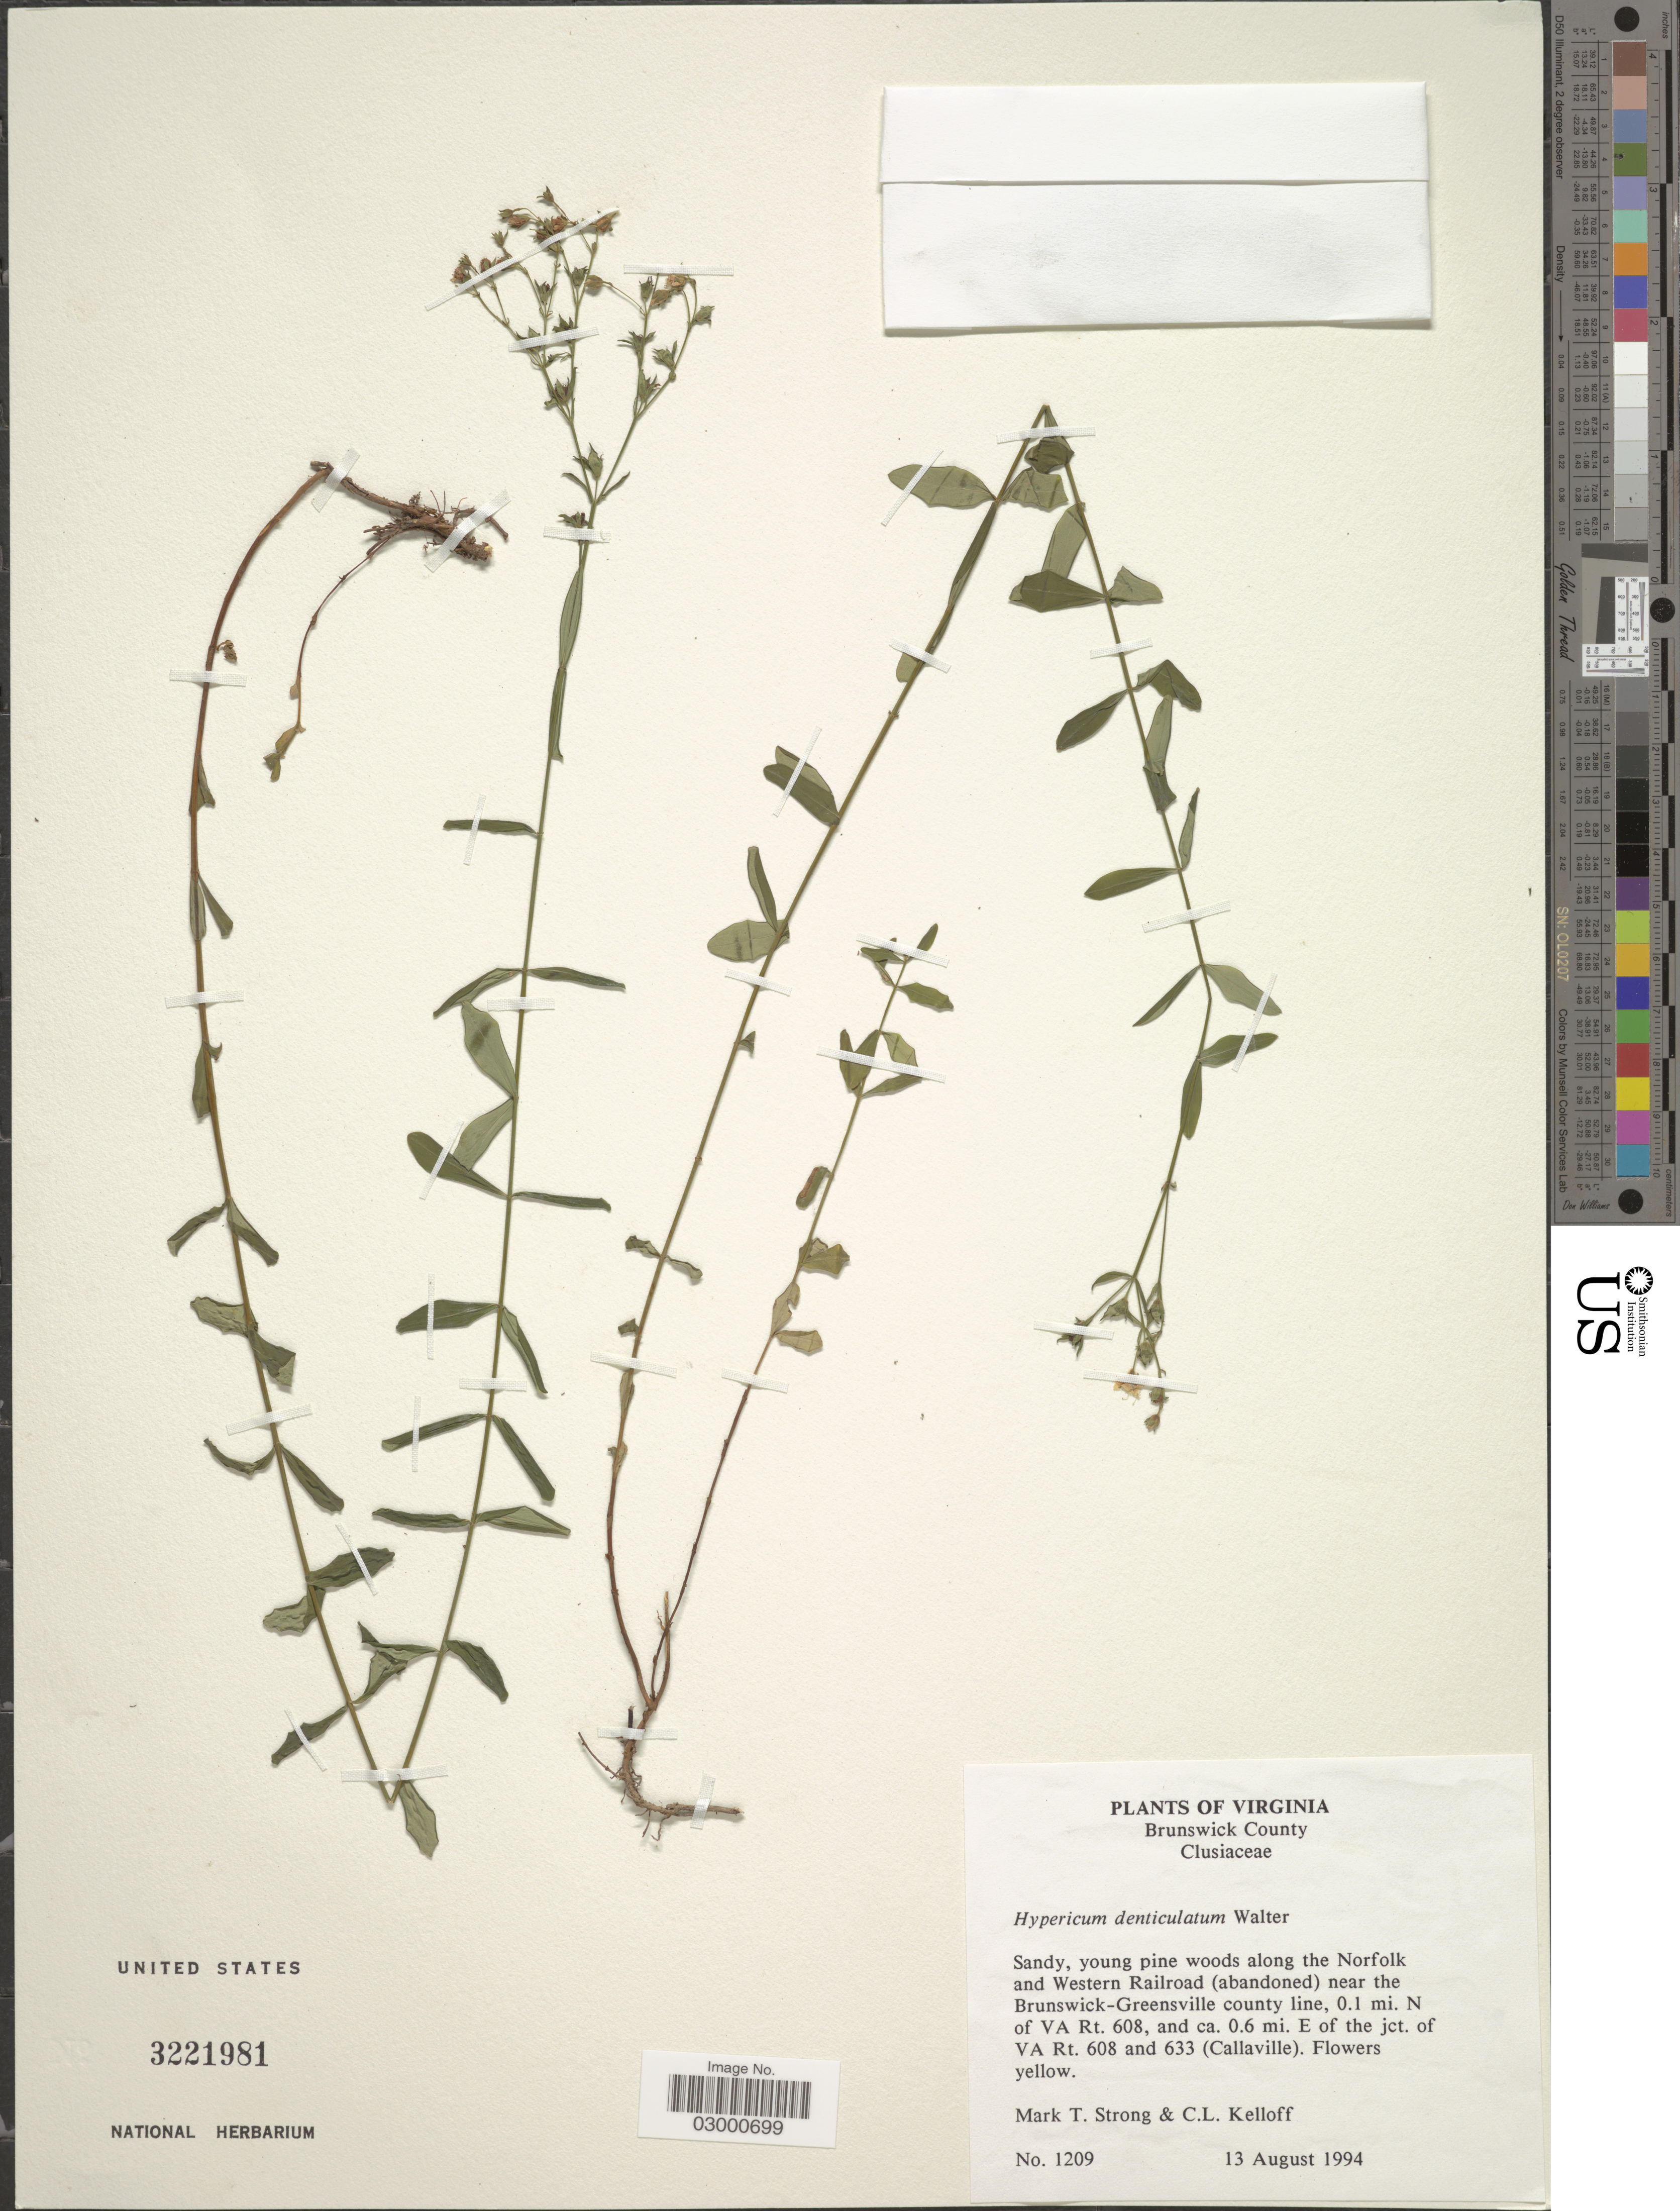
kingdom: Plantae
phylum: Tracheophyta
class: Magnoliopsida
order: Malpighiales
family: Hypericaceae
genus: Hypericum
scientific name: Hypericum denticulatum var. denticulatum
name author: Walter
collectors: M. T. Strong & C. L. Kelloff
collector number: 1209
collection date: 1994-08-13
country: United States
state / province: Virginia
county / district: Brunswick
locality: Brunswick County. Sandy, young pine woods along the Norfolk and Western Railroad (abandoned) near the Brunswick-Greensville county line, 0.1 mi. N of VA Rt. 608, and ca. 0.6 mi. E of the jct. of VA Rt. 608 and 633 (Callaville).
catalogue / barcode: US 3221981